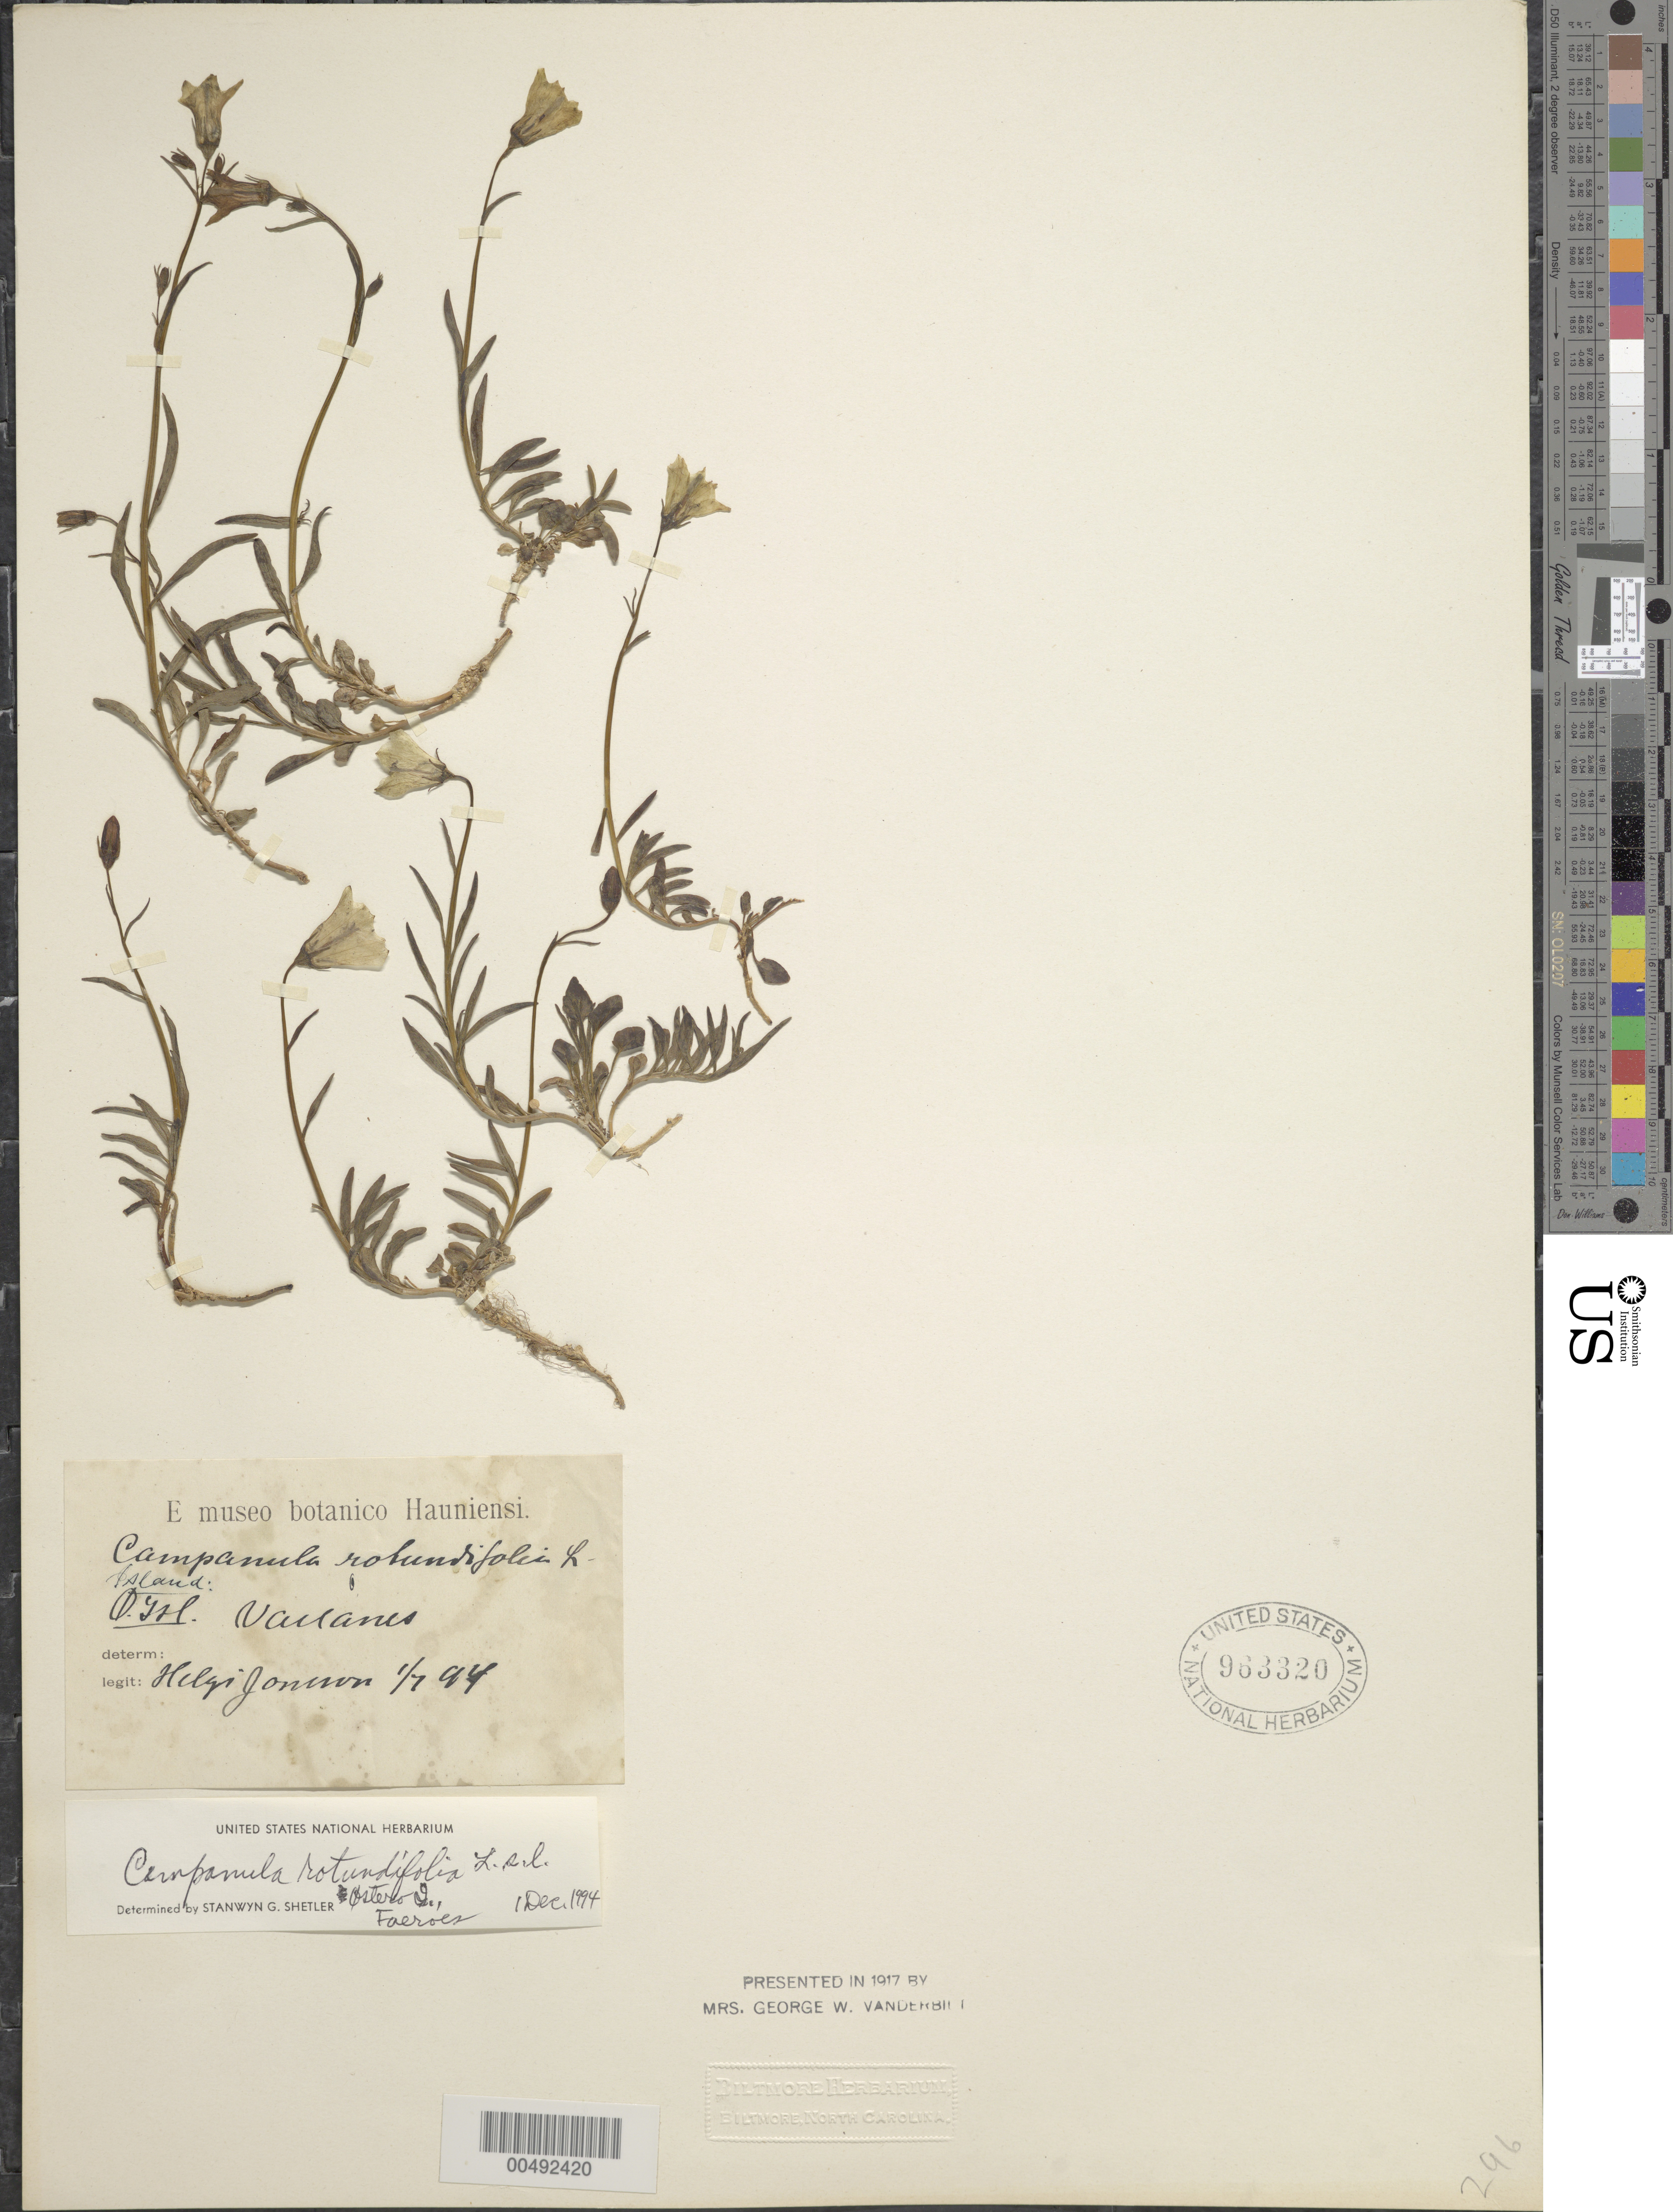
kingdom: Plantae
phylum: Tracheophyta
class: Magnoliopsida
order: Asterales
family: Campanulaceae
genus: Campanula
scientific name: Campanula rotundifolia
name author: L.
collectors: H. Jónsson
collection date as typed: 01 Jul 1897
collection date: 1897-07-01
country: Faroe Islands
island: Østerø Island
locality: [Ostero Island or Eysturoy]. Vailanes [sp?]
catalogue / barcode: US 963320